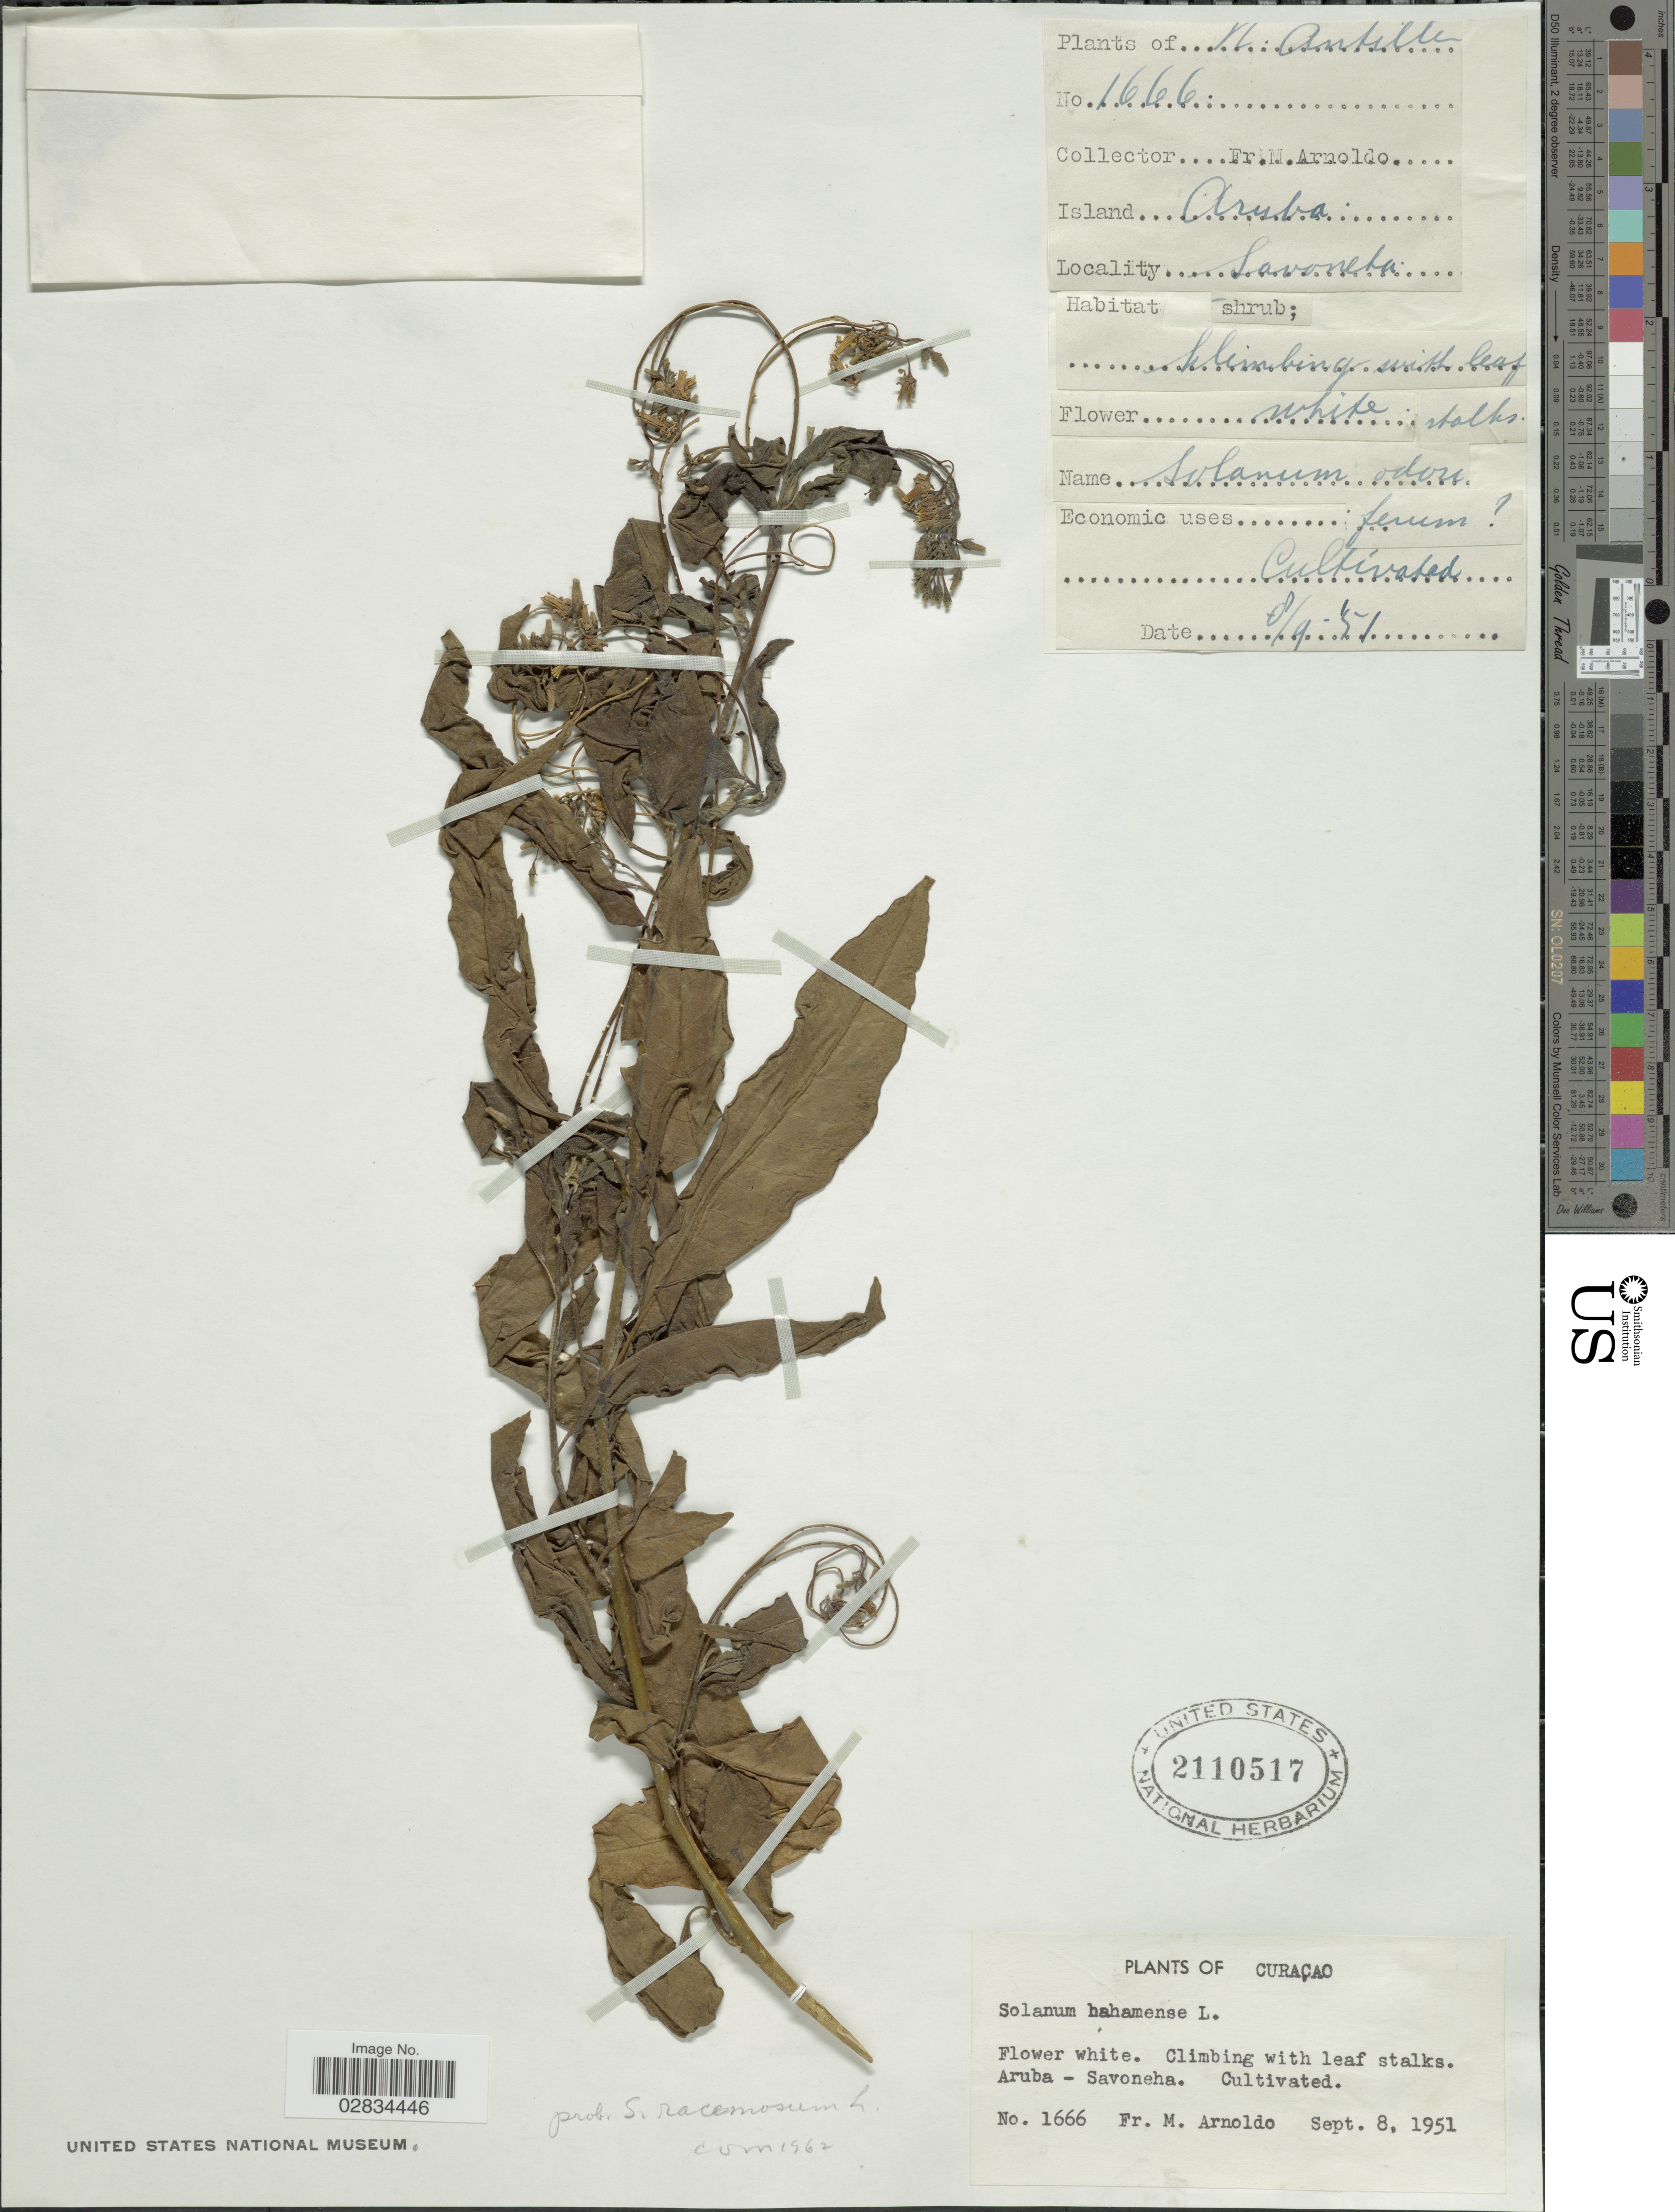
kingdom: Plantae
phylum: Tracheophyta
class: Magnoliopsida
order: Solanales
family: Solanaceae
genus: Solanum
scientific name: Solanum racemosum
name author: Jacq.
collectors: N. Arnoldo-Broeders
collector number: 1666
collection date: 1951-09-08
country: Curaçao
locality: Aruba - Savoneha.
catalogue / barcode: US 2110517